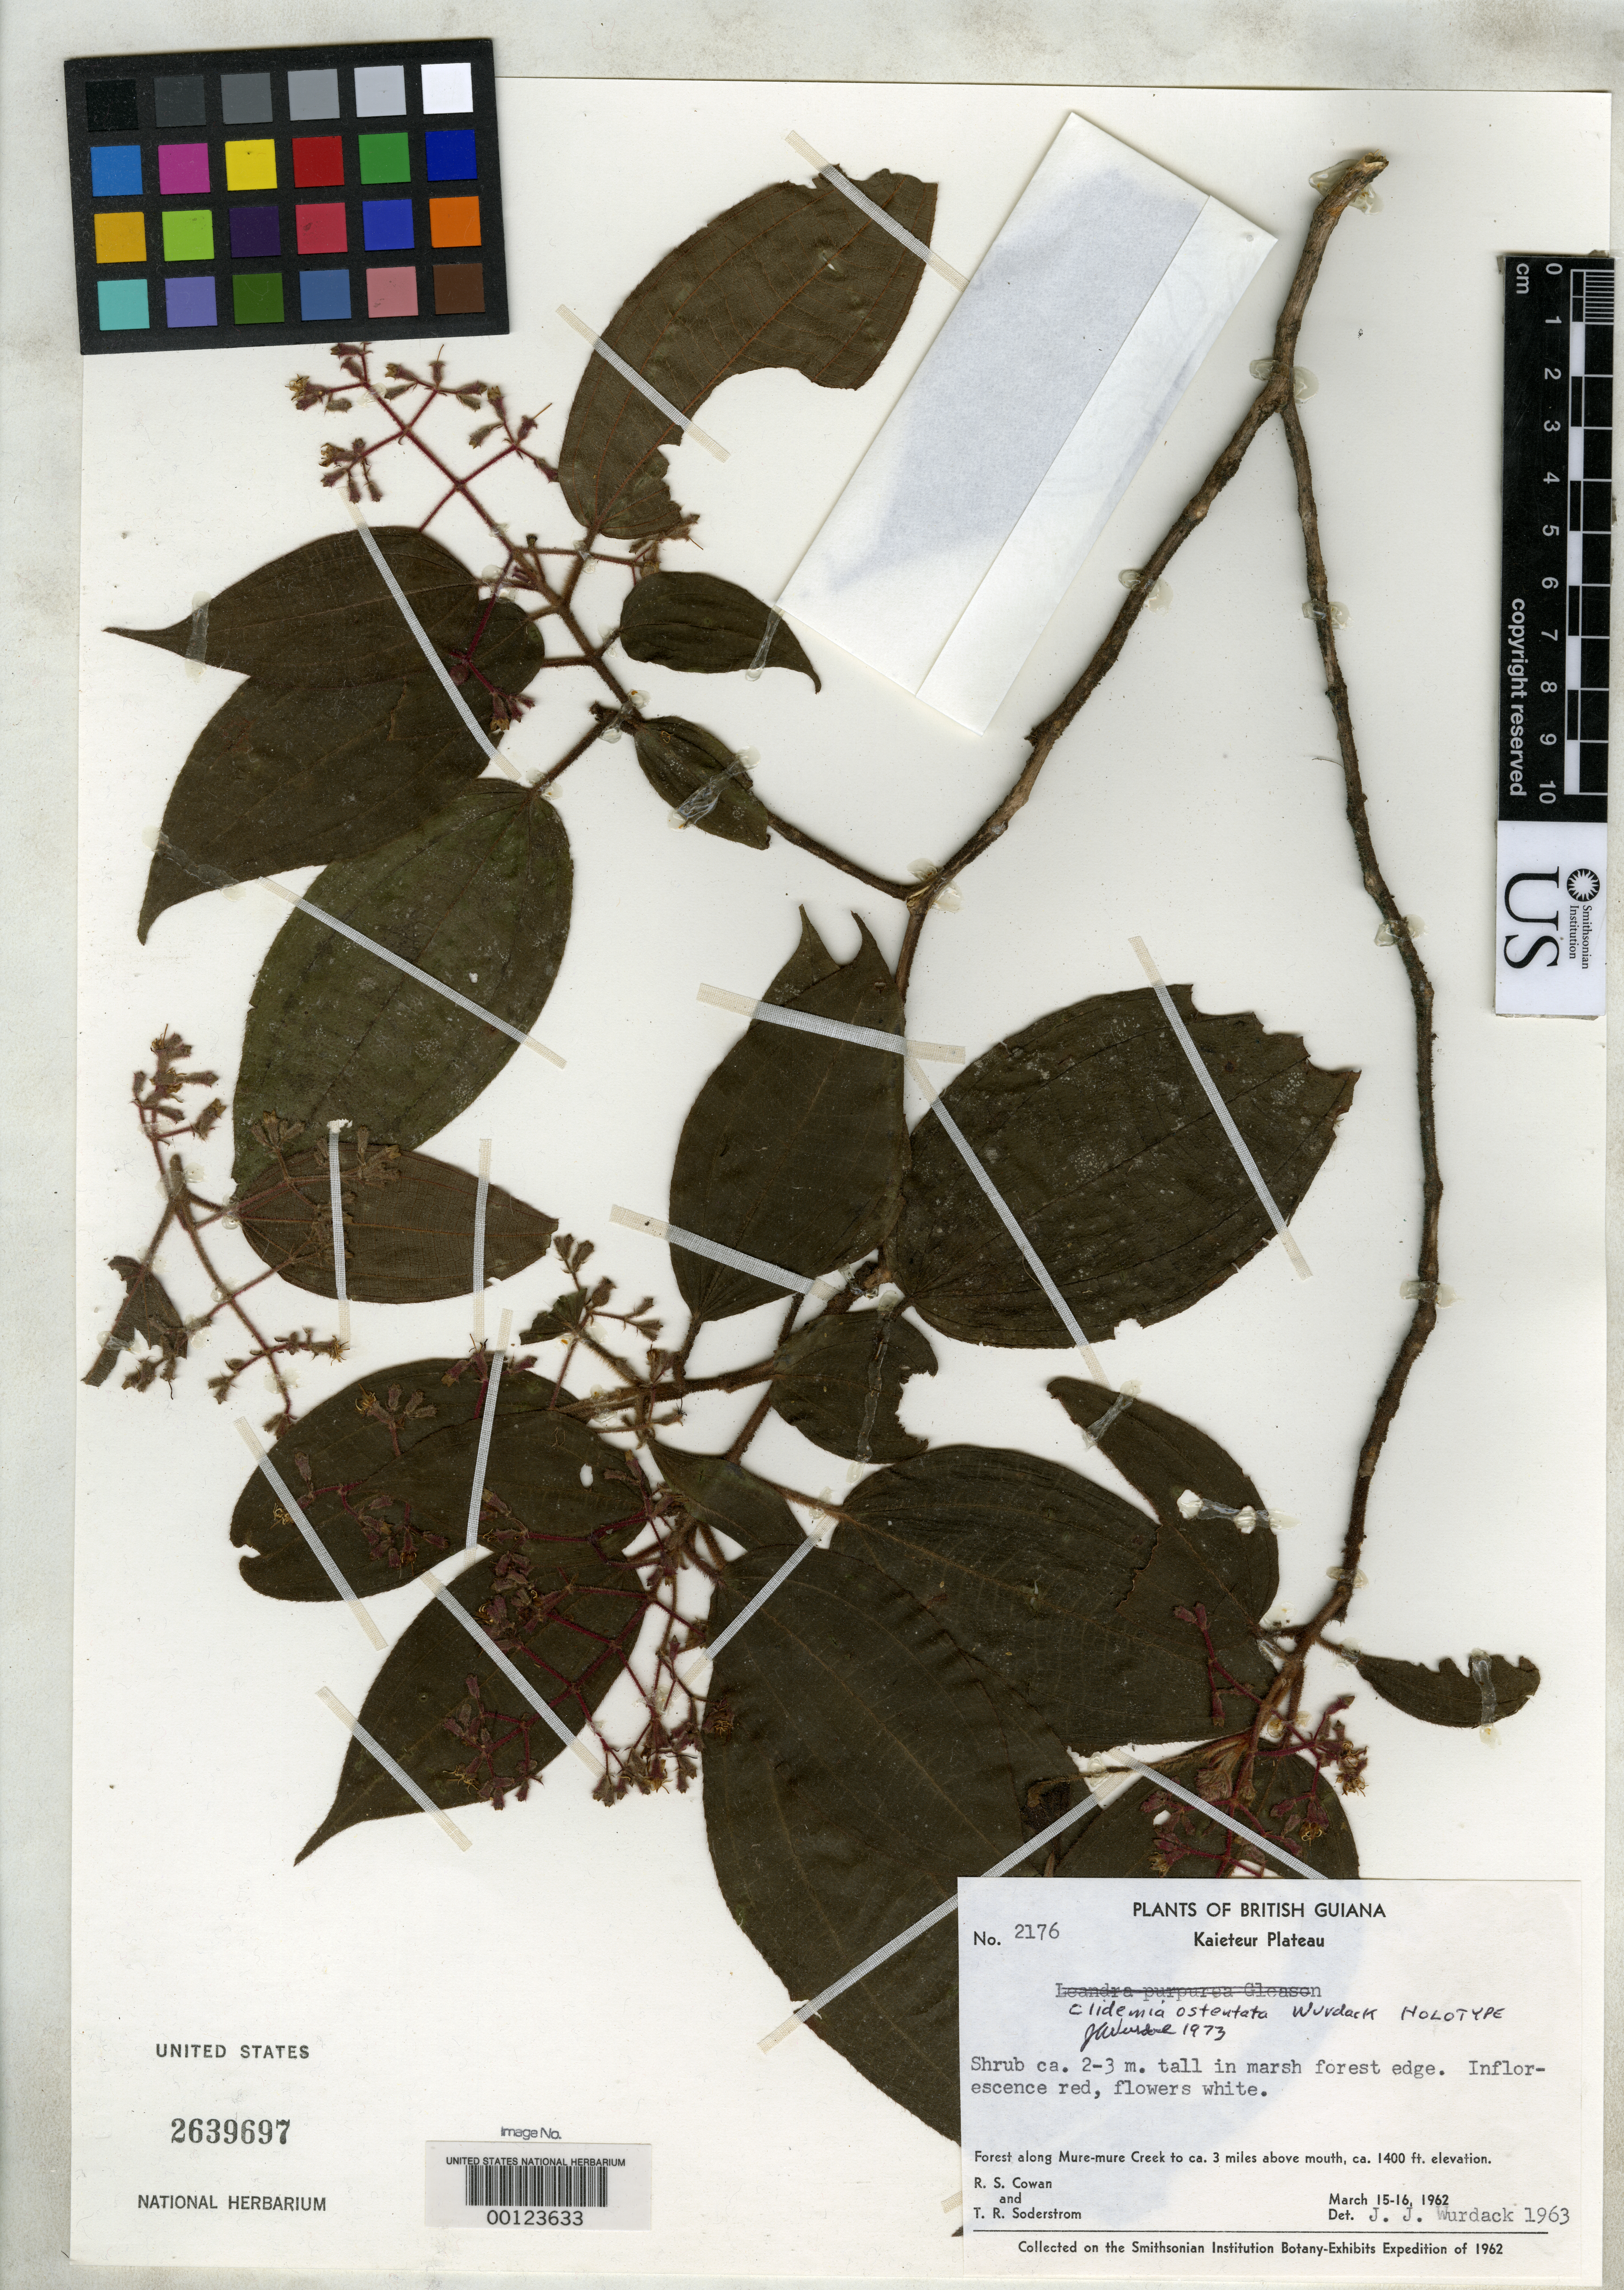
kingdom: Plantae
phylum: Tracheophyta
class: Magnoliopsida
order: Myrtales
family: Melastomataceae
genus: Clidemia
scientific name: Clidemia ostentata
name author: Wurdack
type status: Holotype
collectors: R. S. Cowan & T. R. Soderstrom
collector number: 2176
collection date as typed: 15 Mar 1962 and 16 Mar 1962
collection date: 1962-03-15,1962-03-16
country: Guyana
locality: Kaieteur plateau, Mure-Mure Creek.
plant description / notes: Protologue (mis) cites holotype USNH sheet number as "2639397".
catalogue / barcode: US 2639697